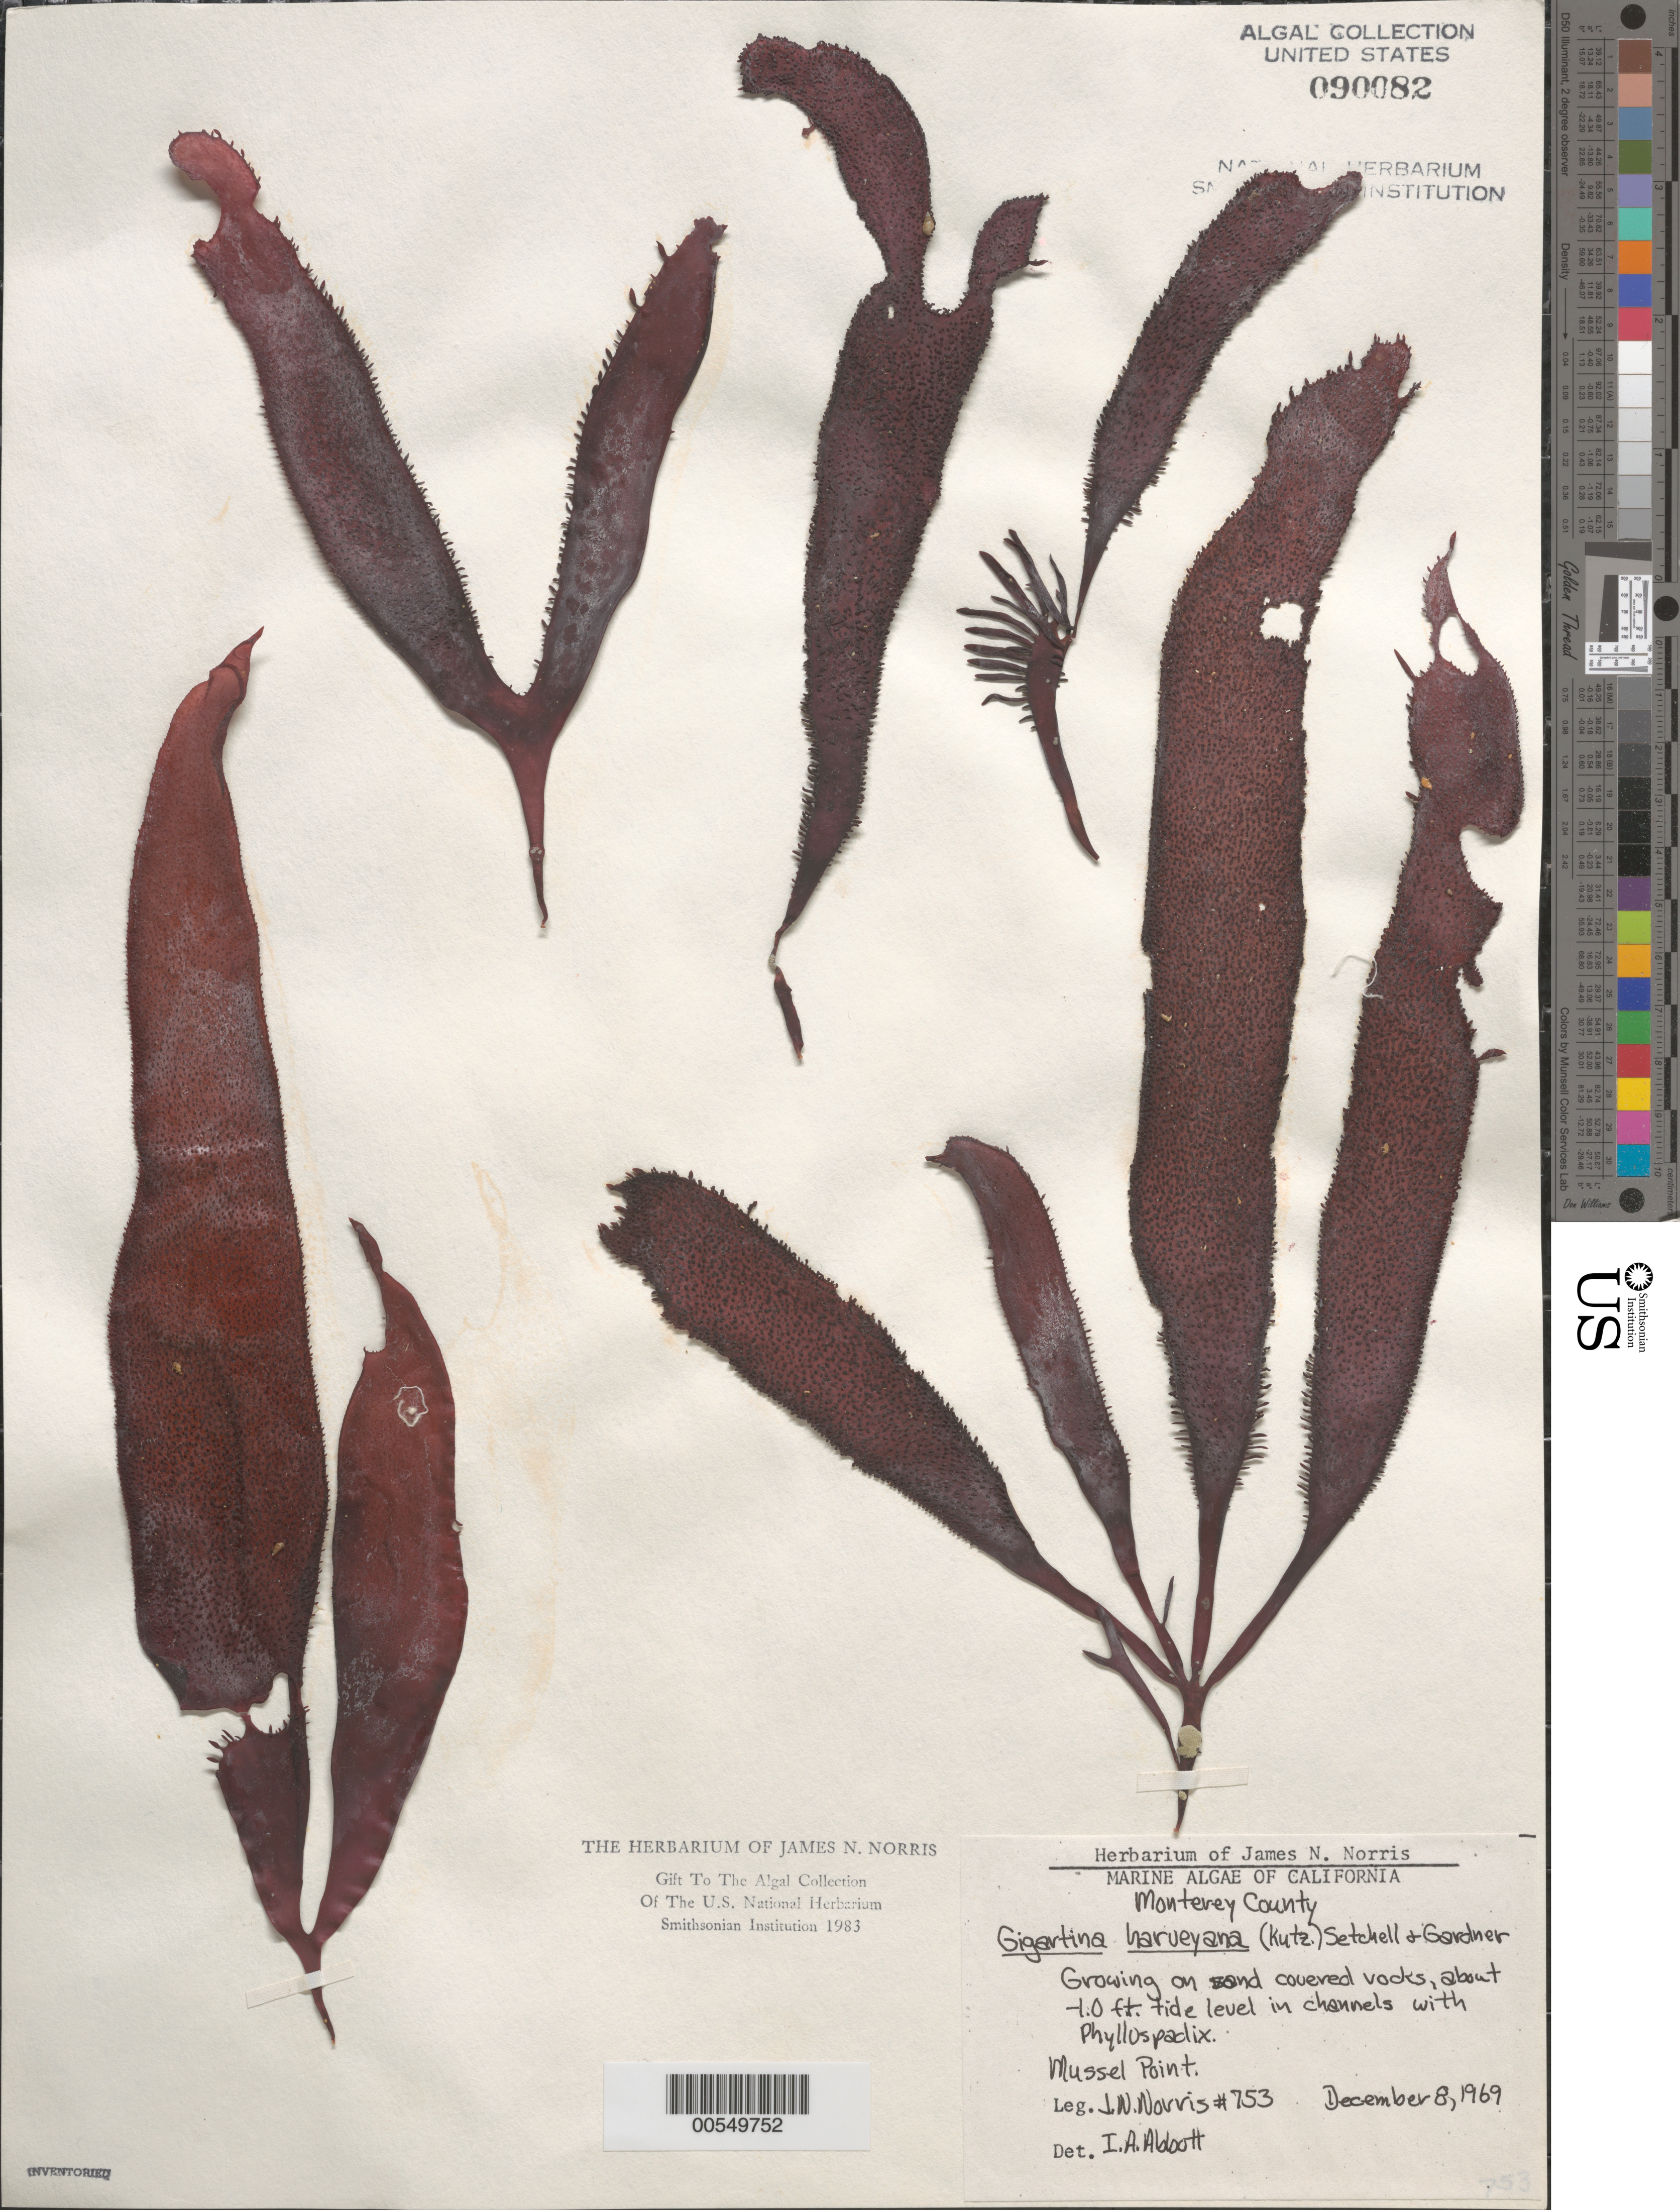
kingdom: Plantae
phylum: Rhodophyta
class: Florideophyceae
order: Gigartinales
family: Gigartinaceae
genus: Chondracanthus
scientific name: Chondracanthus harveyanus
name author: (Kütz.) Guiry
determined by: Algae name updating Project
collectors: J. N. Norris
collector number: JN-753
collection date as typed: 08 Dec 1969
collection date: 1969-12-08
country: United States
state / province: California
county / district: Monterey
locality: Mussel Point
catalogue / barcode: US 90082